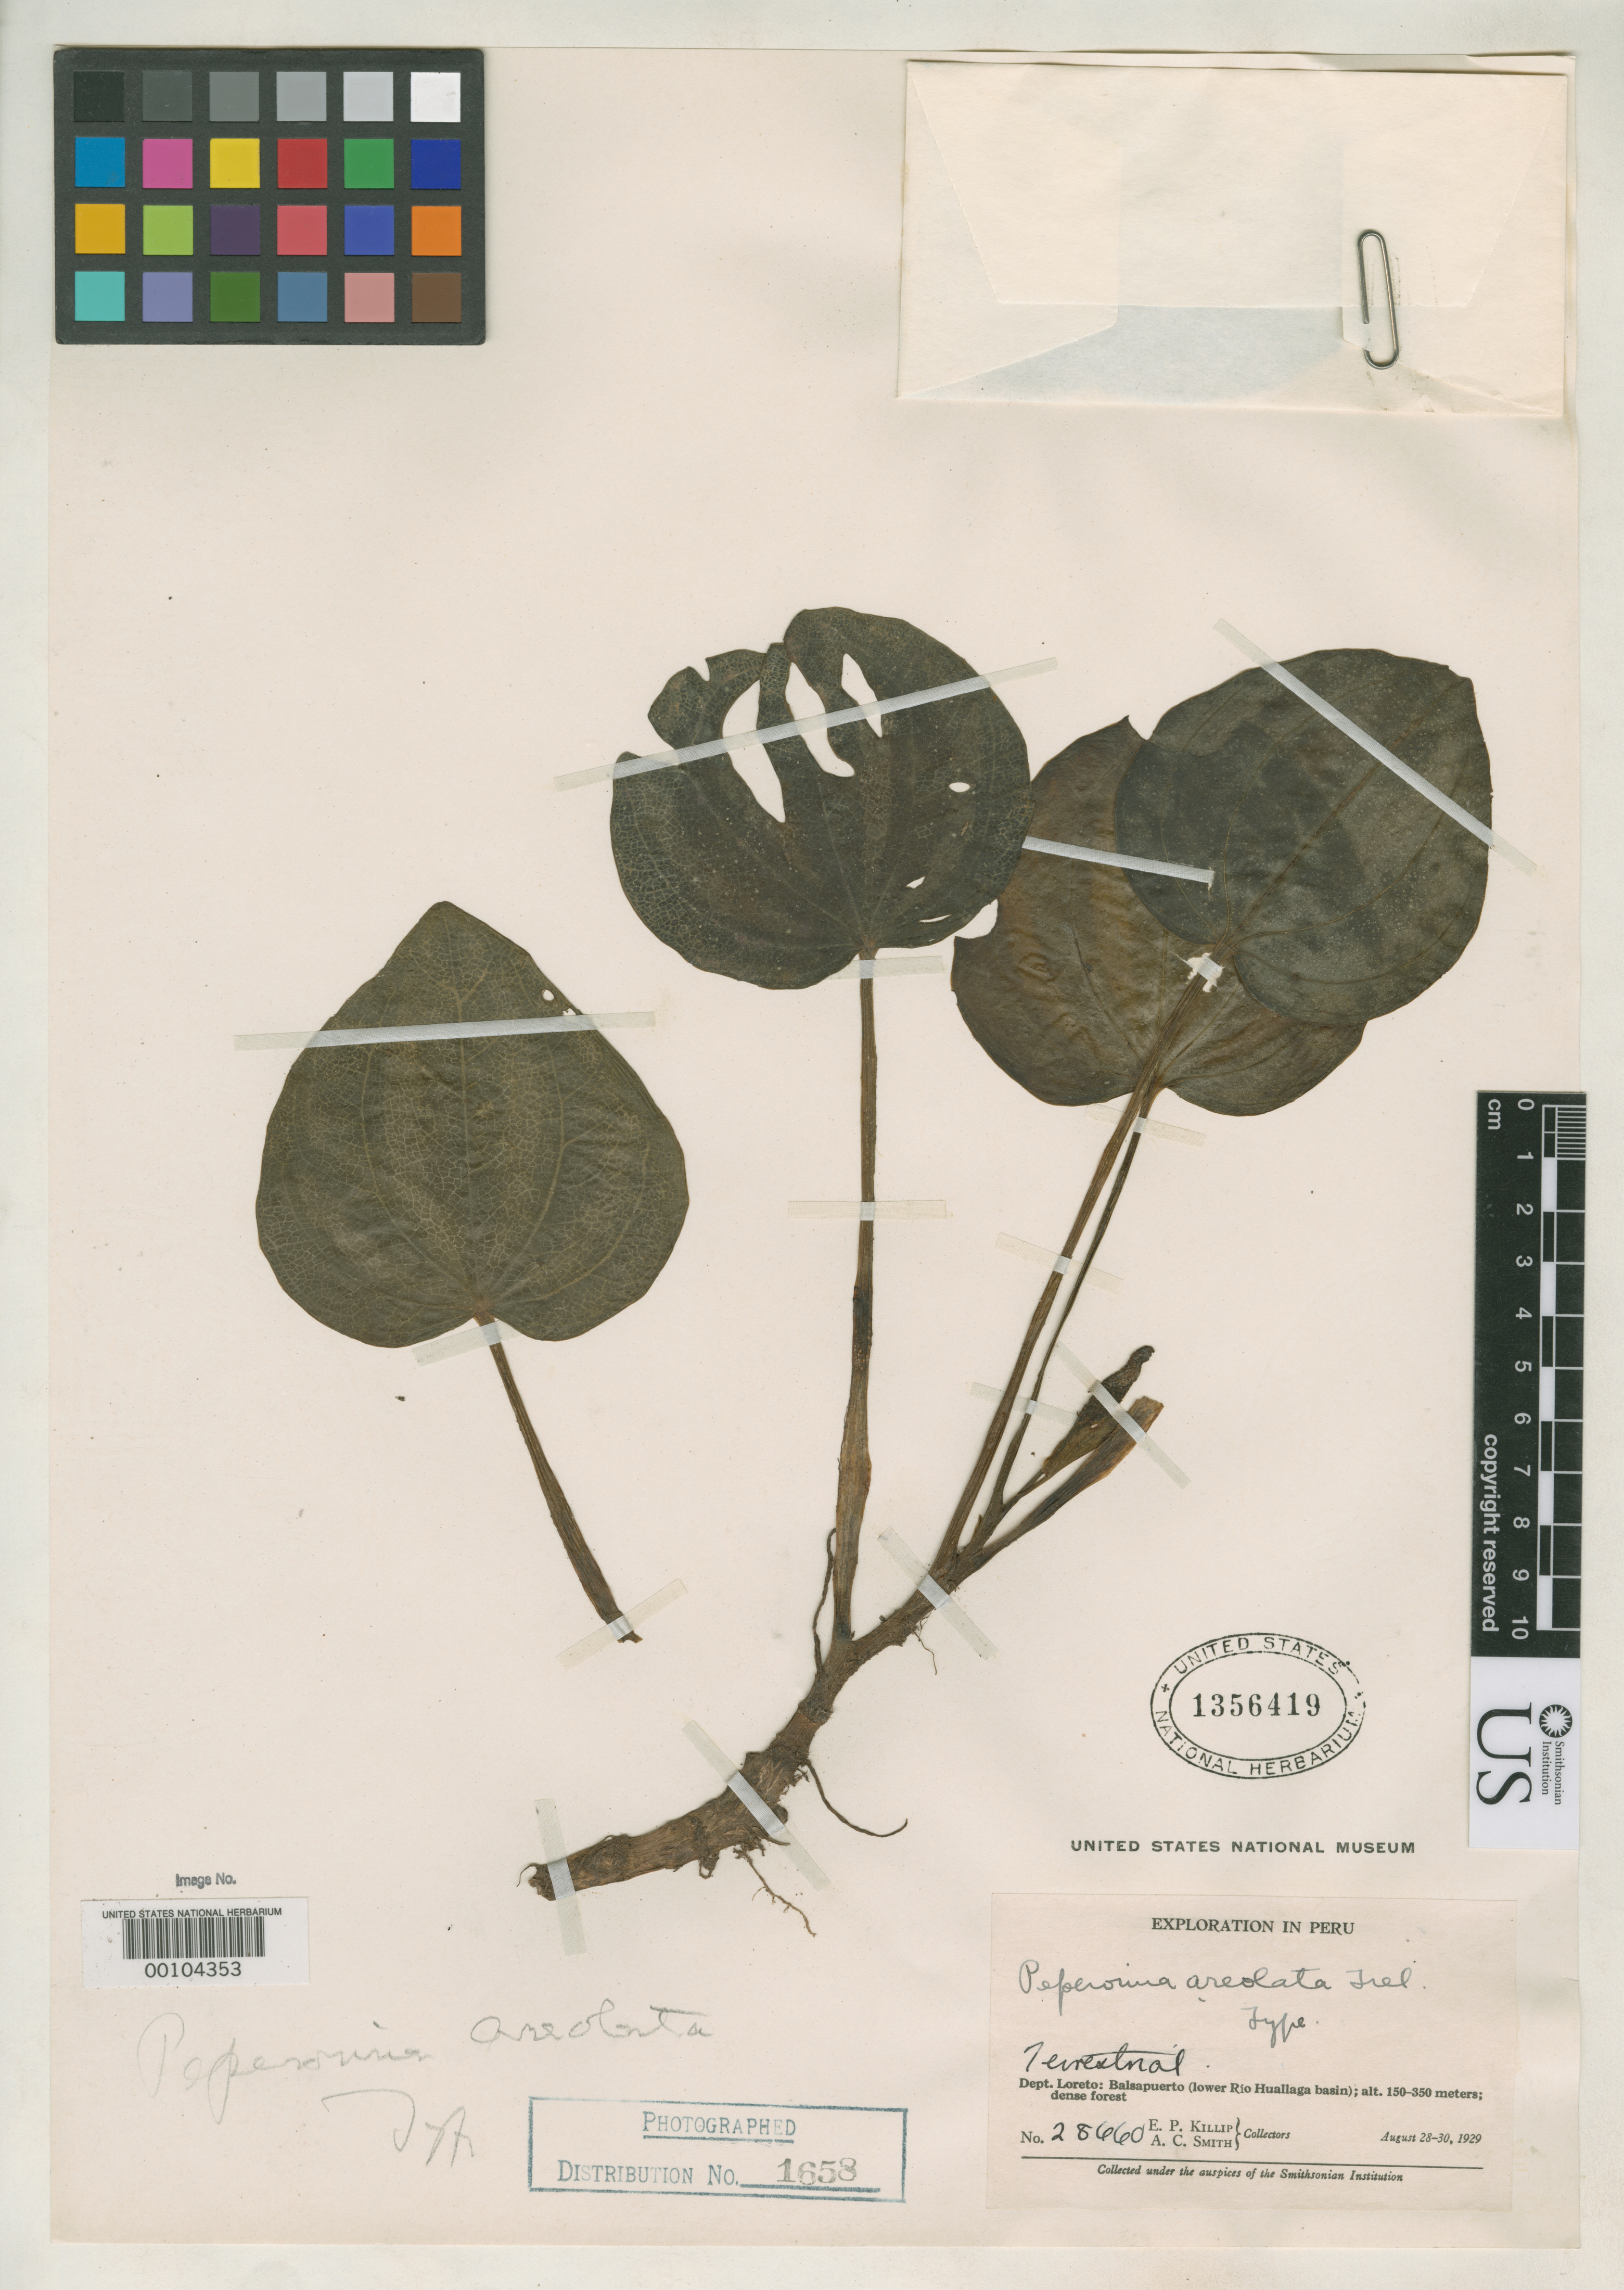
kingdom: Plantae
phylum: Tracheophyta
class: Magnoliopsida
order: Piperales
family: Piperaceae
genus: Peperomia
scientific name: Peperomia areolata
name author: Trel. in J.F. Macbr.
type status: Holotype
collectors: E. P. Killip & A. C. Smith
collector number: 28660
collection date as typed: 28 Aug 1929 to 30 Aug 1929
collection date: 1929-08-28/1929-08-30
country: Peru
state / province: Loreto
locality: Balsapuerto, lower Rio Huallaga Basin.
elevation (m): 150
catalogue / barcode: US 1356419